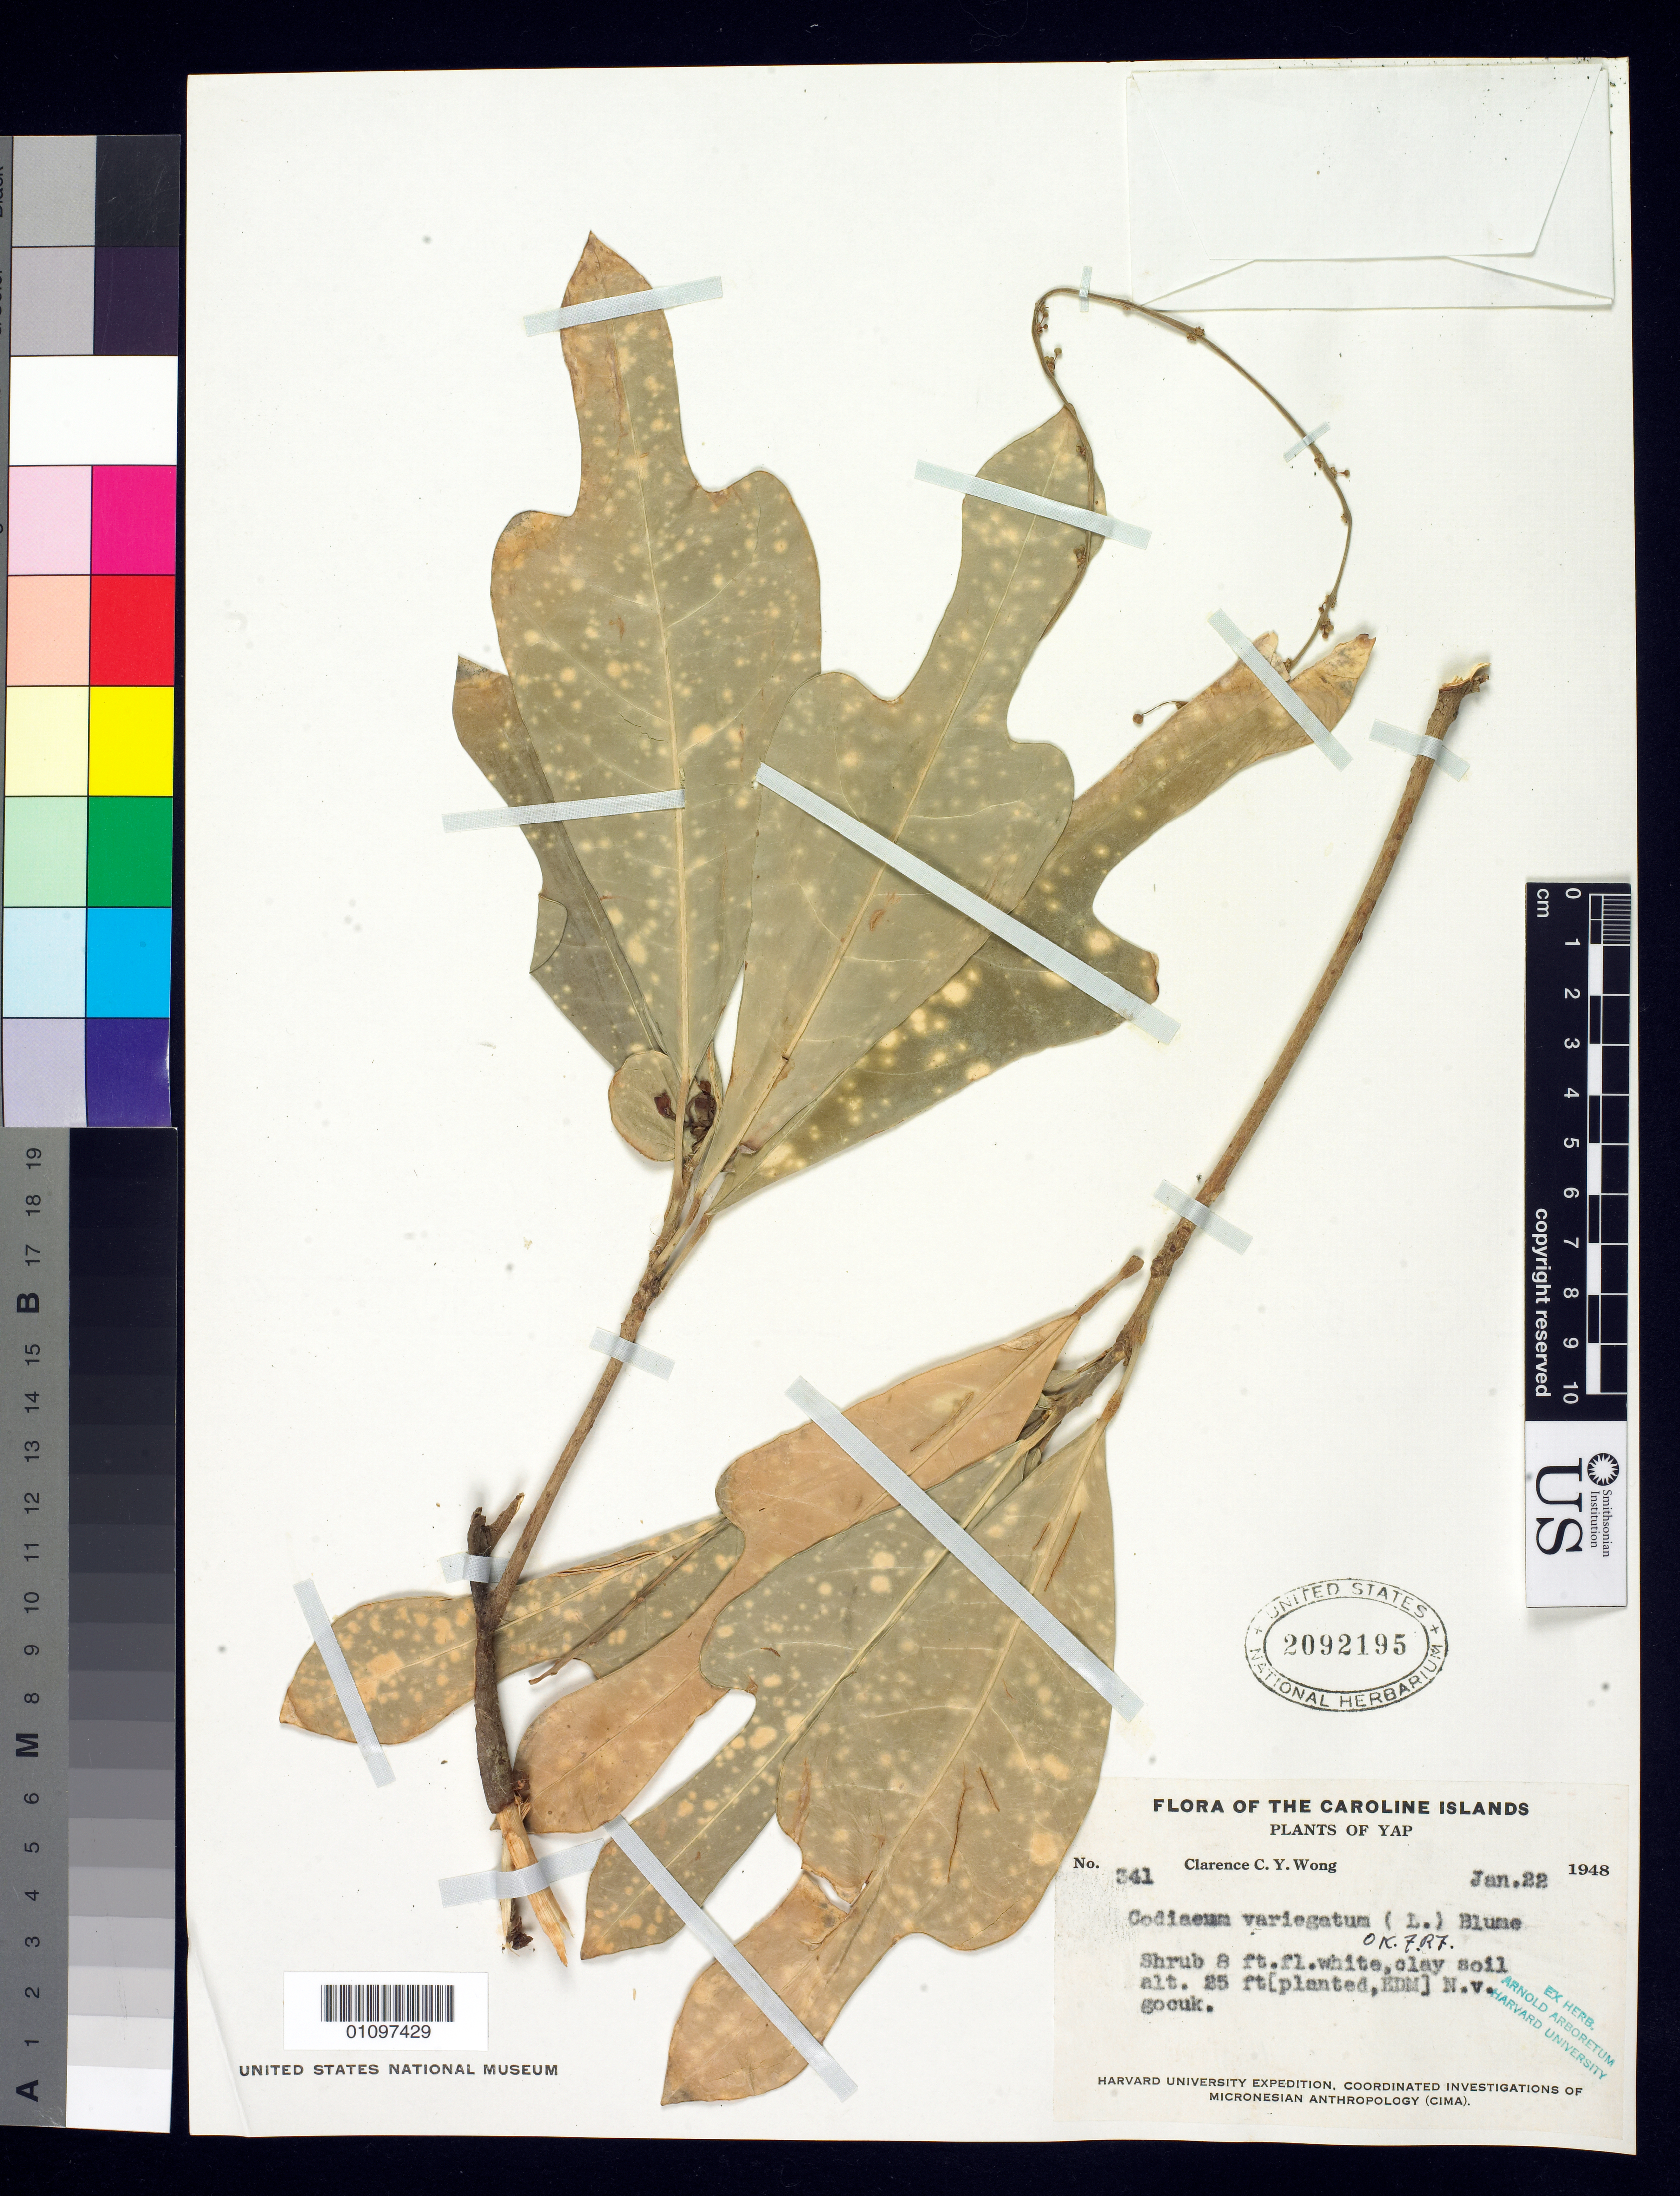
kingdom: Plantae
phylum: Tracheophyta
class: Magnoliopsida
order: Malpighiales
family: Euphorbiaceae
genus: Codiaeum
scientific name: Codiaeum variegatum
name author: (L.) Rumph. ex A. Juss.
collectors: C. Wong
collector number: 341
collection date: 1948-01-22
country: Micronesia, Federated States of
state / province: Yap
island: Yap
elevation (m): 8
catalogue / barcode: US 2092195